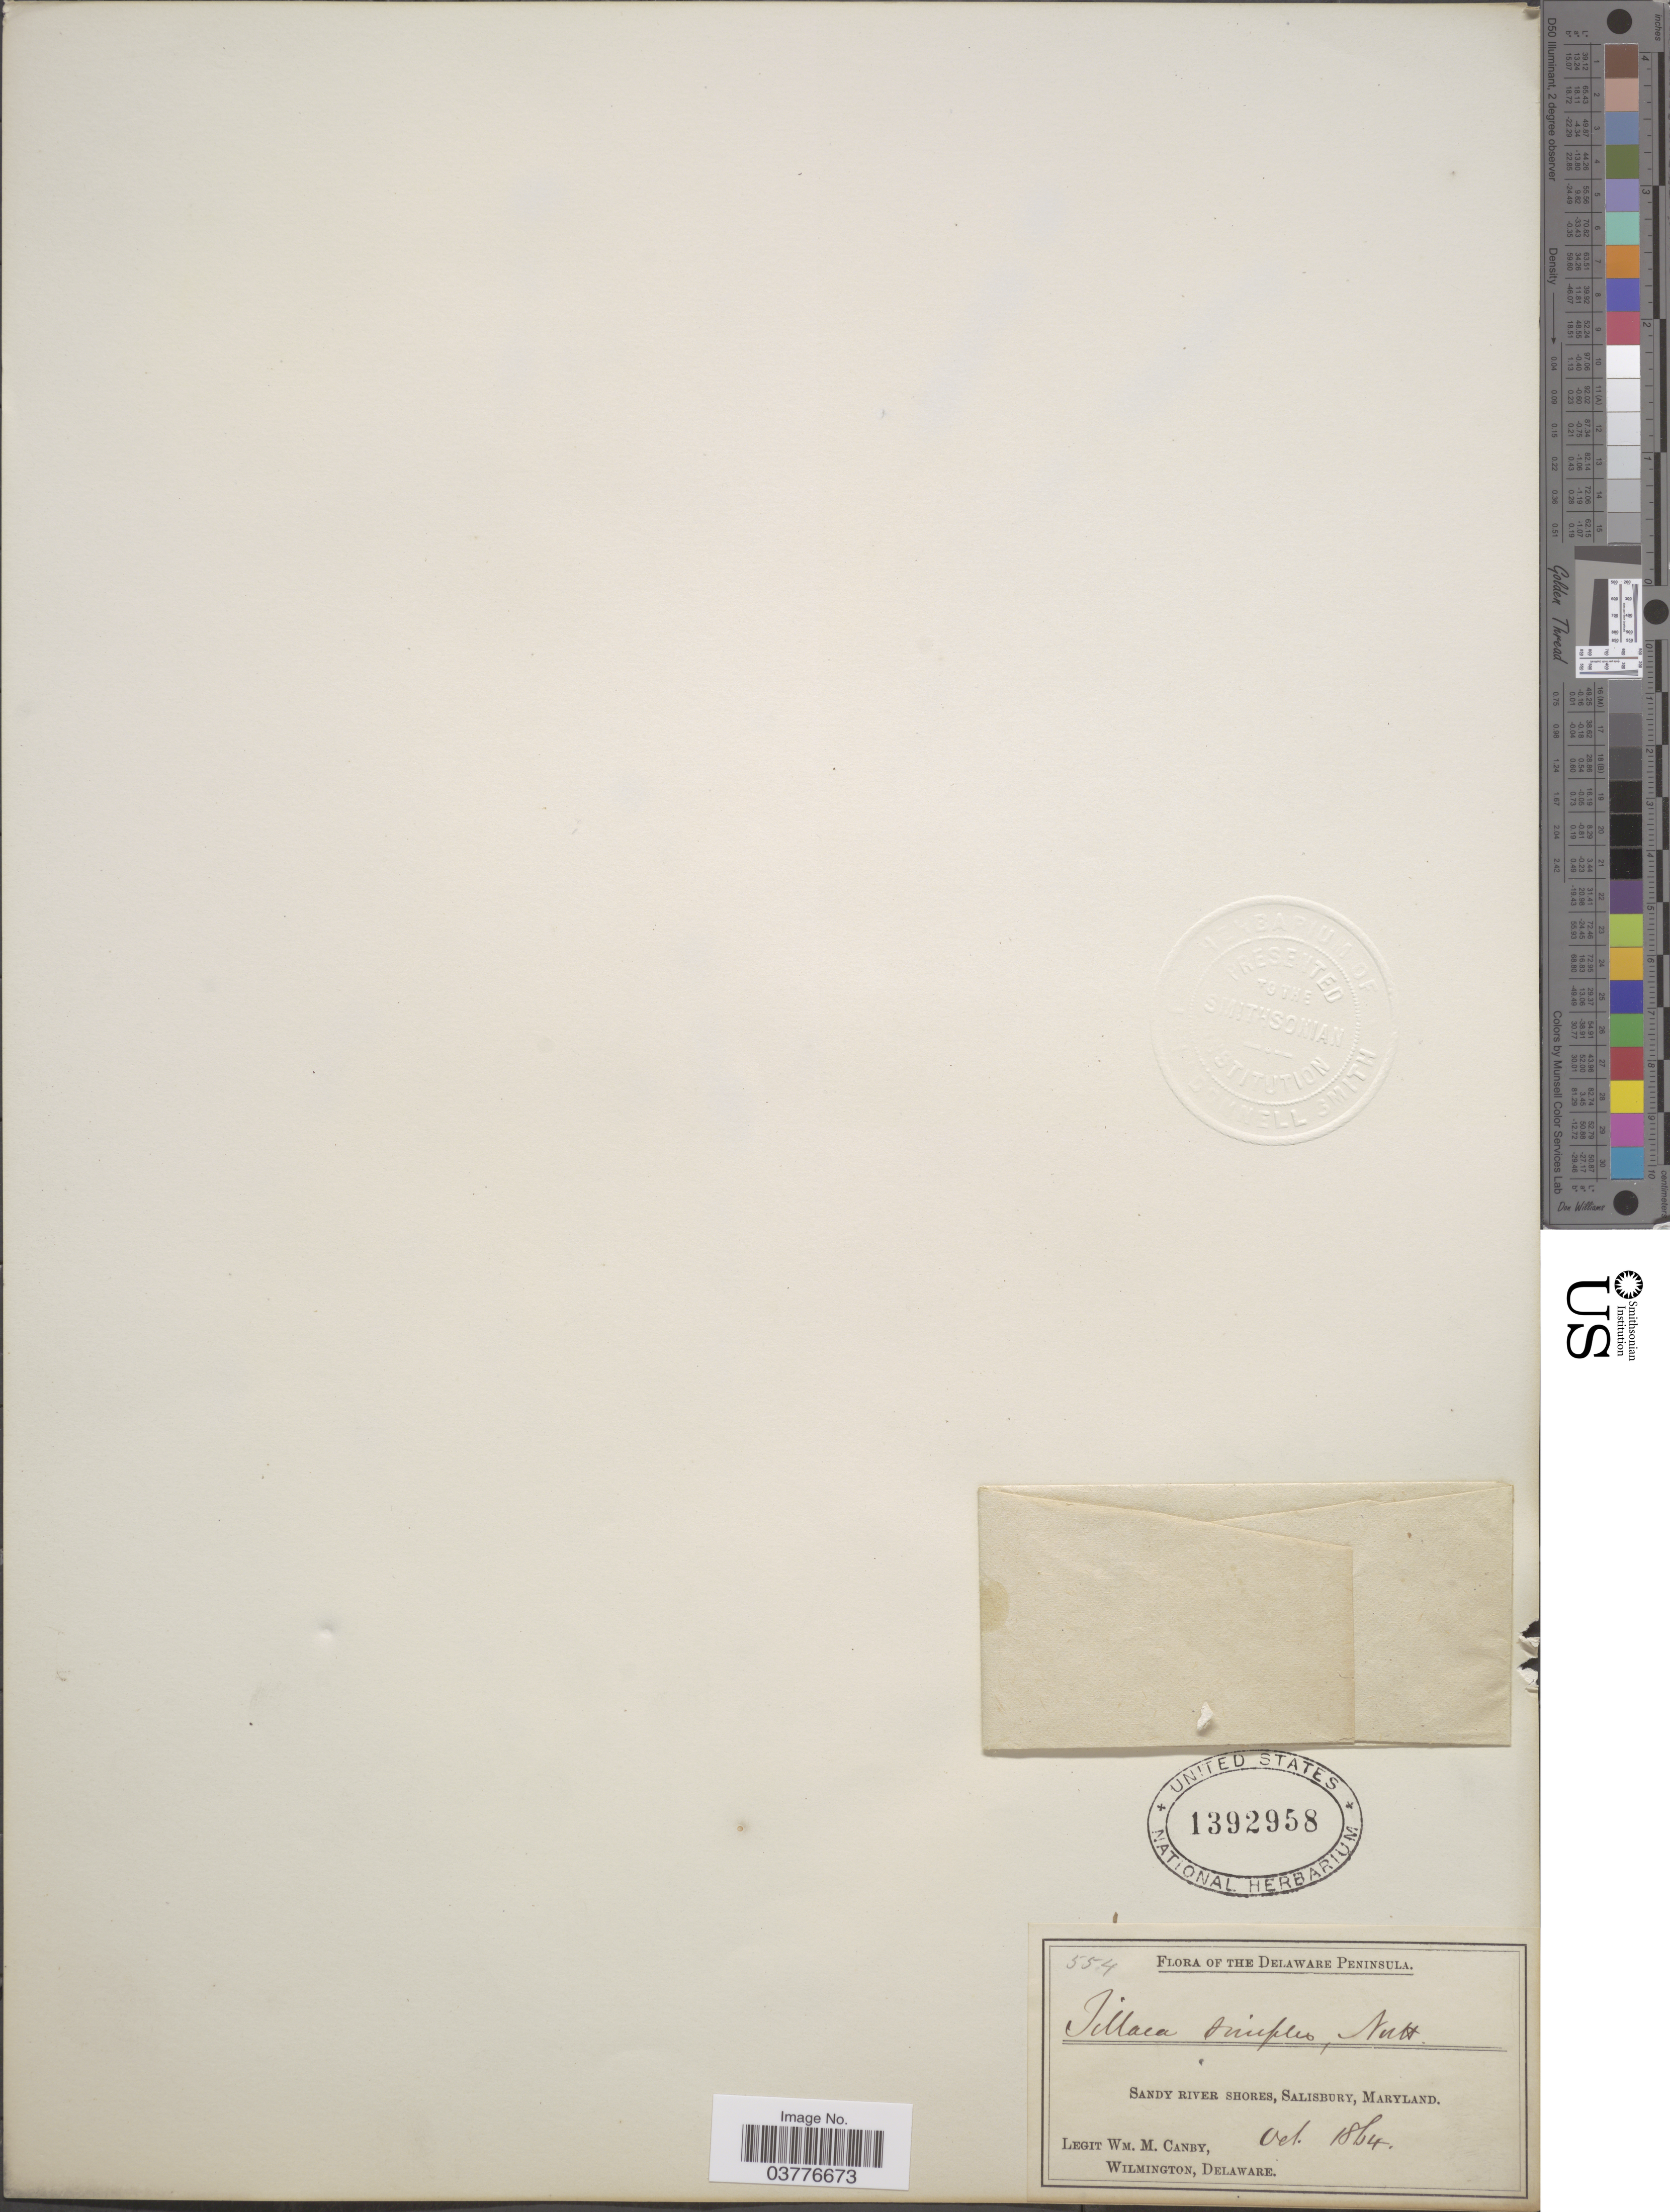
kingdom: Plantae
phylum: Tracheophyta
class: Magnoliopsida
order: Saxifragales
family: Crassulaceae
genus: Crassula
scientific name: Crassula aquatica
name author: (L.) Schönland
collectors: W. Canby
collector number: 554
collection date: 1864-10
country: United States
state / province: Maryland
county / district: Wicomico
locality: The Delaware Peninsula. Sandy River shores, Salisbury.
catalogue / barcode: US 1392958